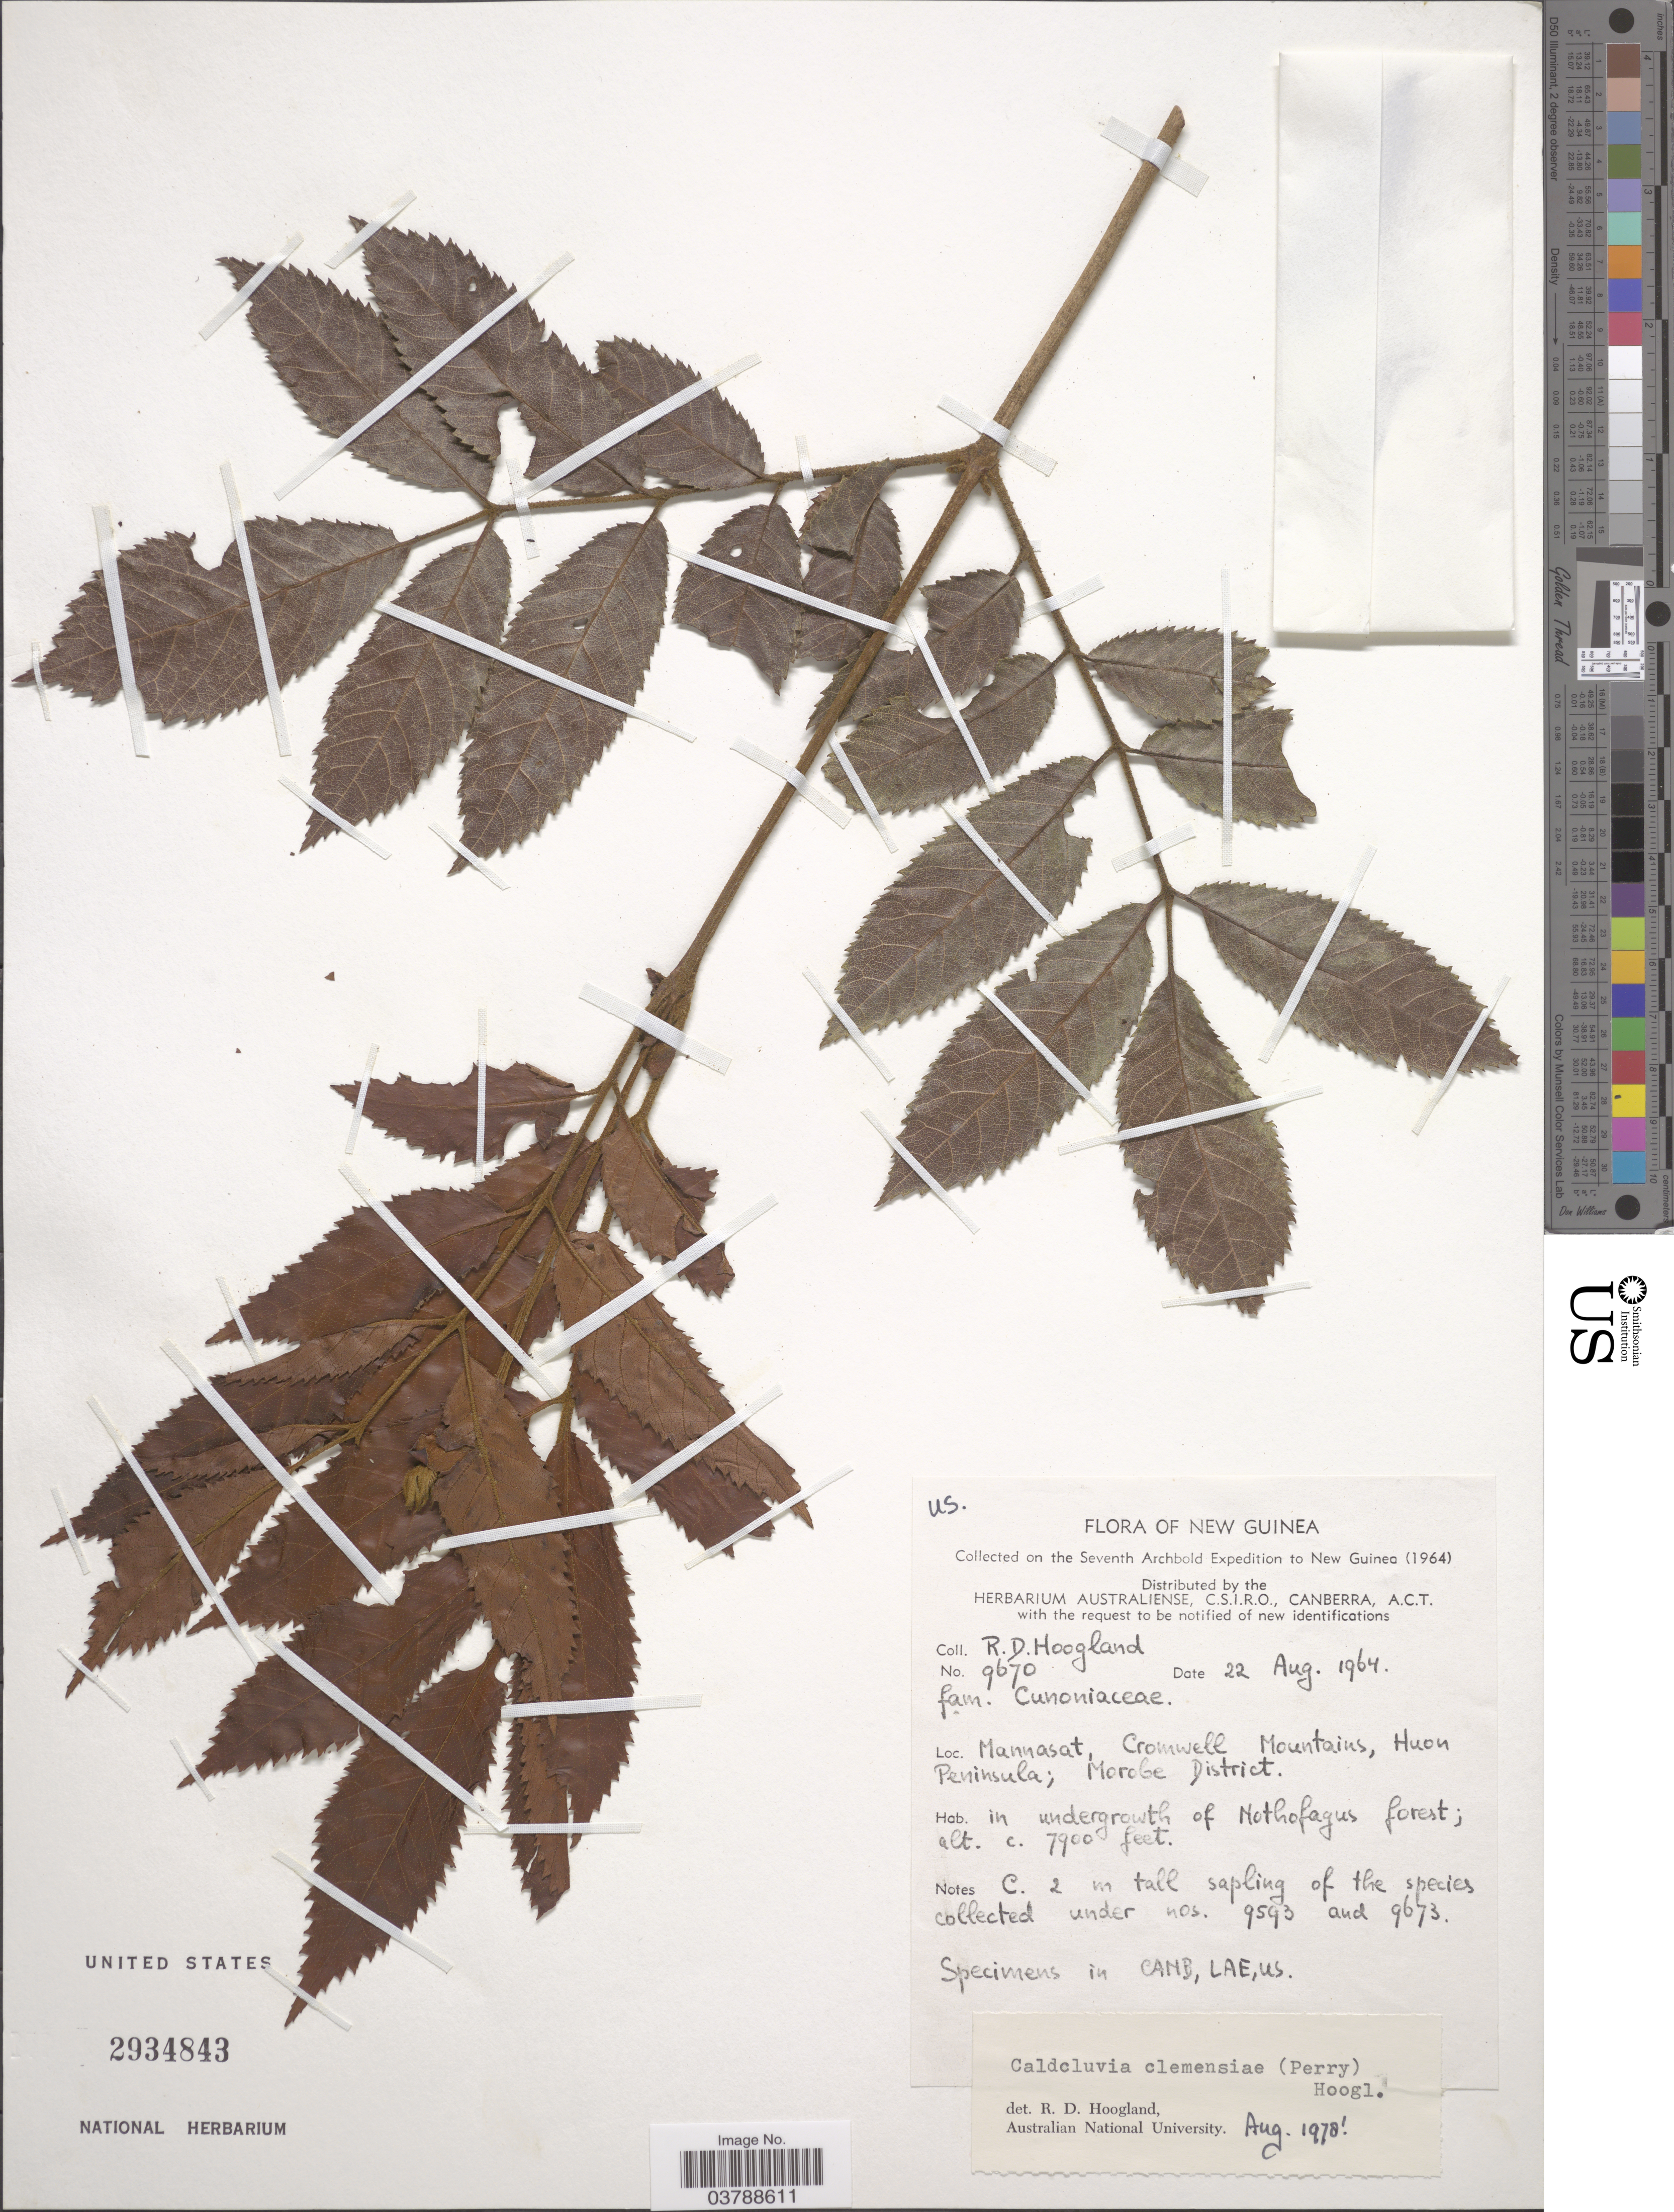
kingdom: Plantae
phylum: Tracheophyta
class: Magnoliopsida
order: Oxalidales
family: Cunoniaceae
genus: Caldcluvia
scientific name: Caldcluvia clemensiae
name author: Hoogland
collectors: R. D. Hoogland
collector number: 9670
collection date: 1964-08-22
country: Papua New Guinea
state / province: Morobe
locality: New Guinea. Mannasat, Cromwell Mountains, Huon Peninsula; Morobe District.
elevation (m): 2408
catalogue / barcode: US 2934843